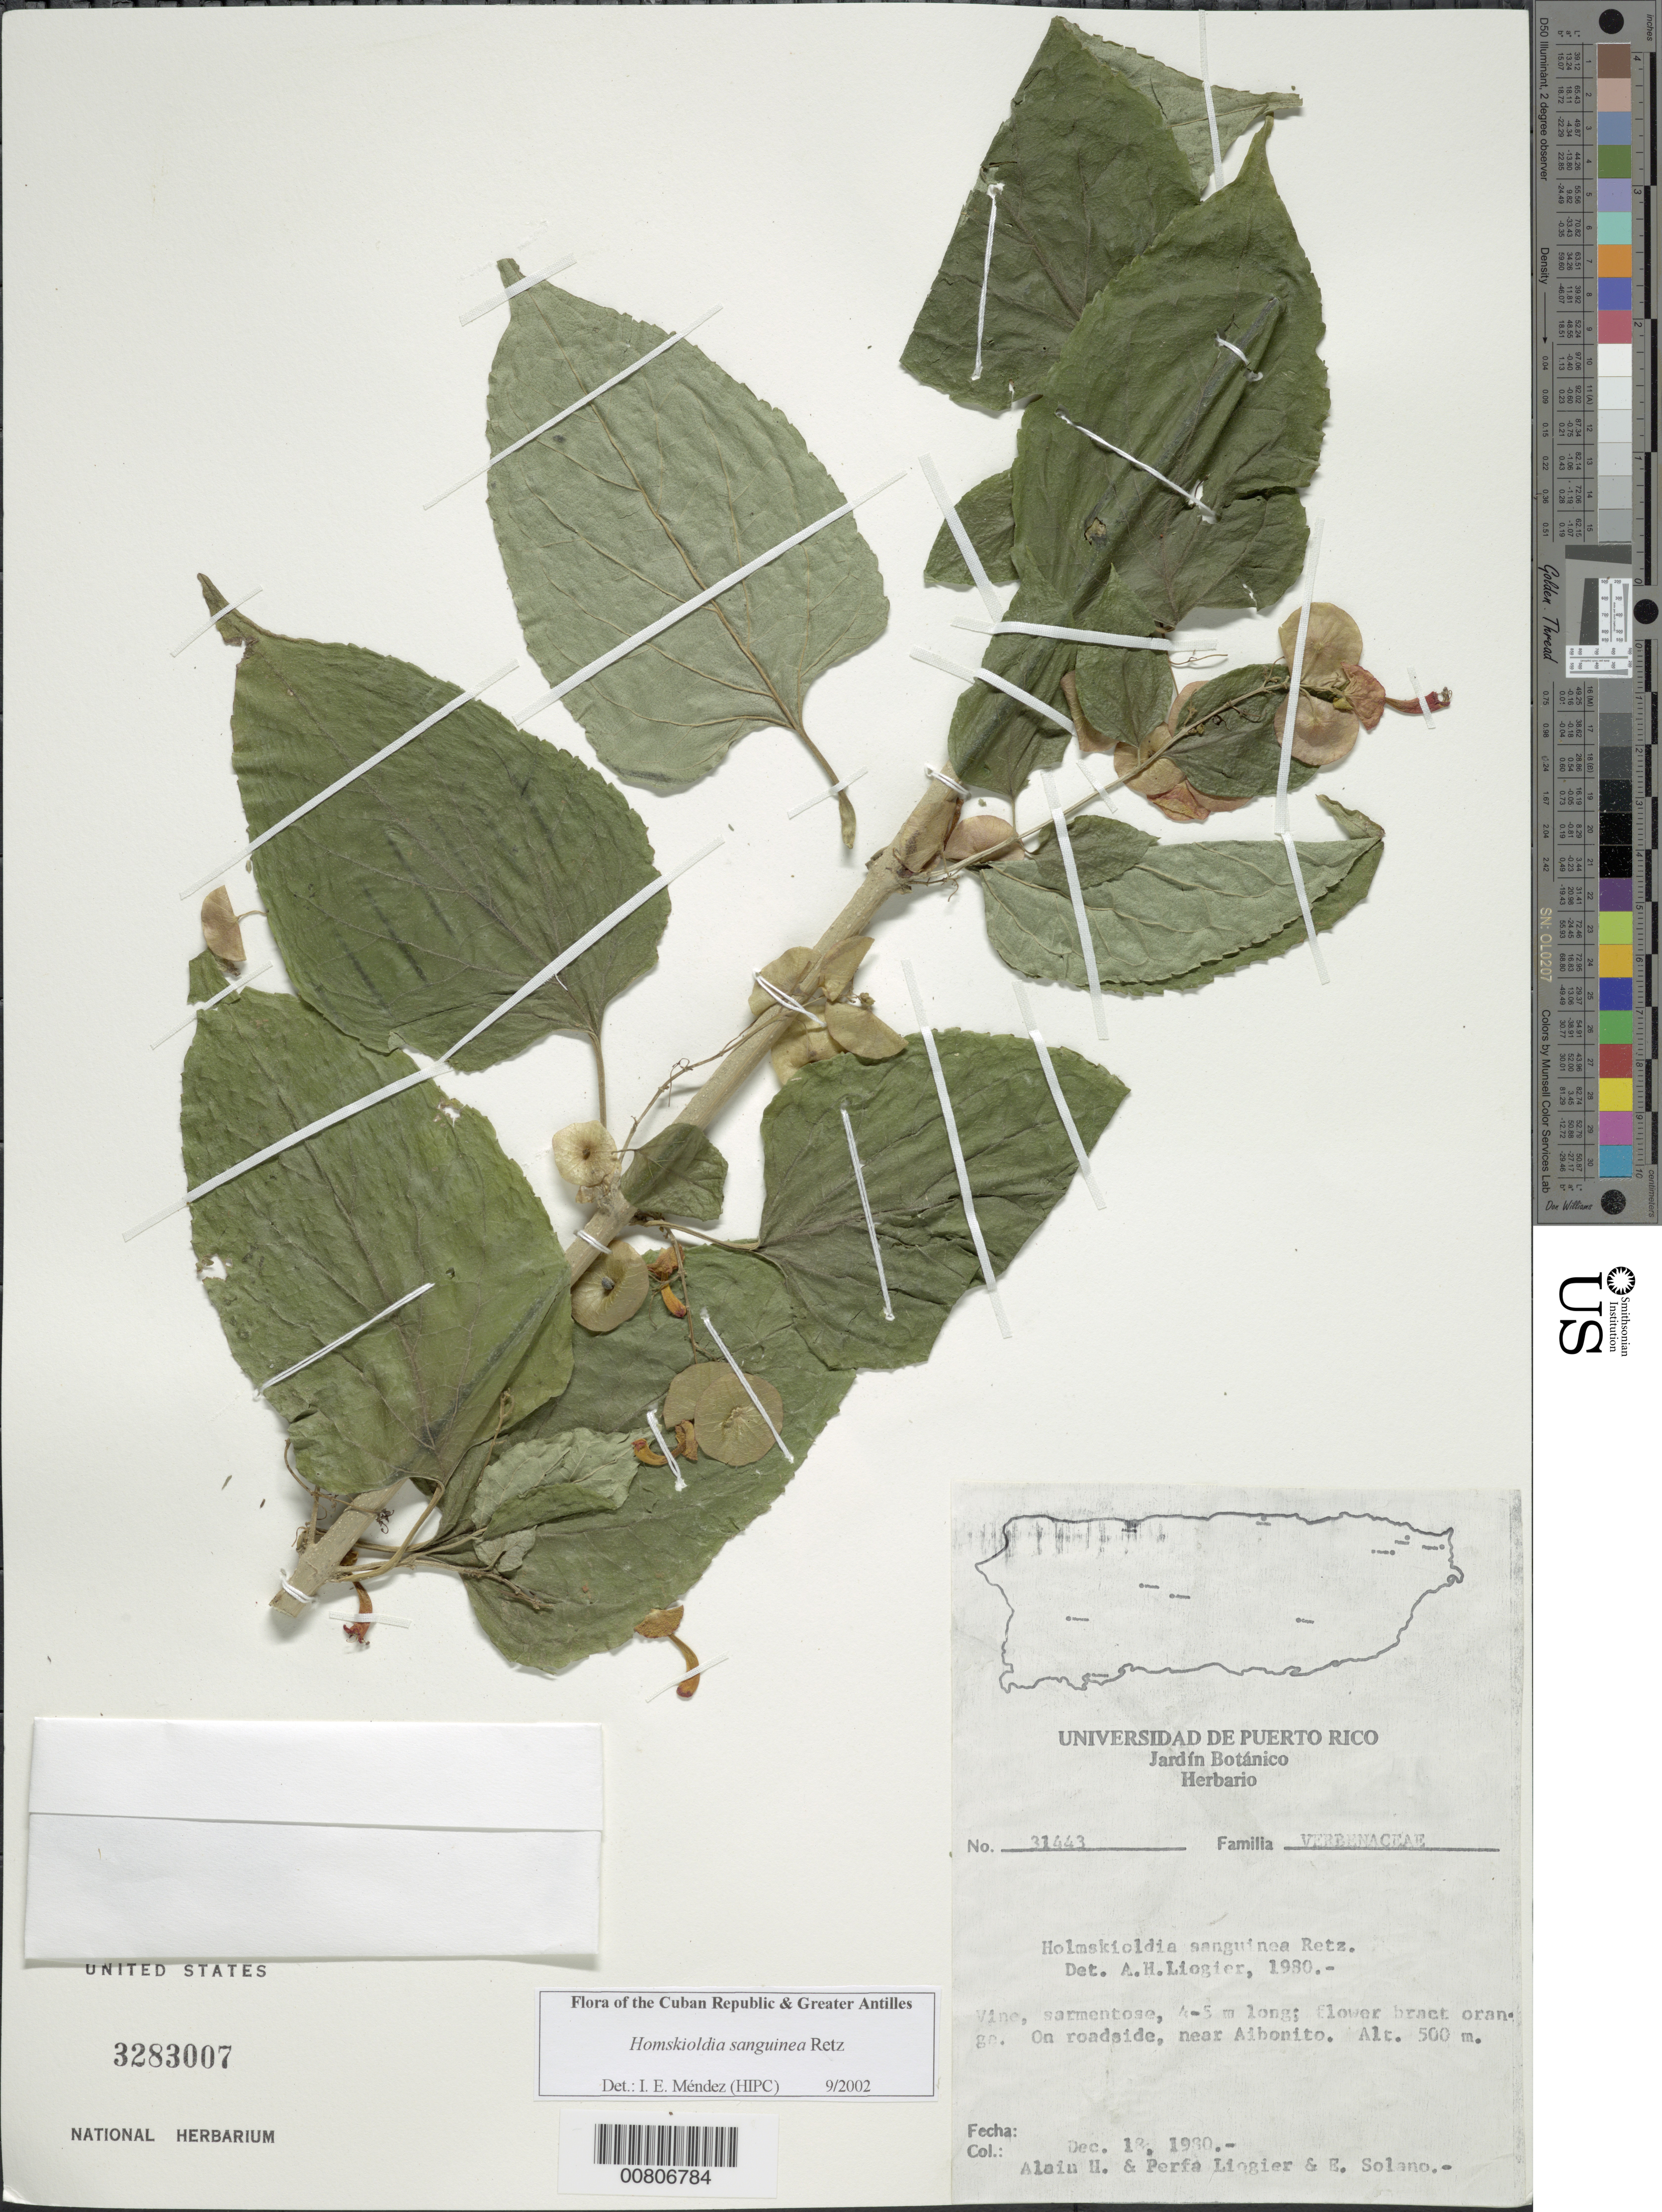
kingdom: Plantae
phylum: Tracheophyta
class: Magnoliopsida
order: Lamiales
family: Lamiaceae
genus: Holmskioldia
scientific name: Holmskioldia sanguinea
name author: Retz.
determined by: Méndez, Isidro E., (HIPC)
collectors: A. H. Liogier, M. P. Liogier & E. Solano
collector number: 31443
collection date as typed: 18 Dec 1980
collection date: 1980-12-18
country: Puerto Rico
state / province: Abonito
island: Puerto Rico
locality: Aibonito, near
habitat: Roadside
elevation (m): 500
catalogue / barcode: US 3283007